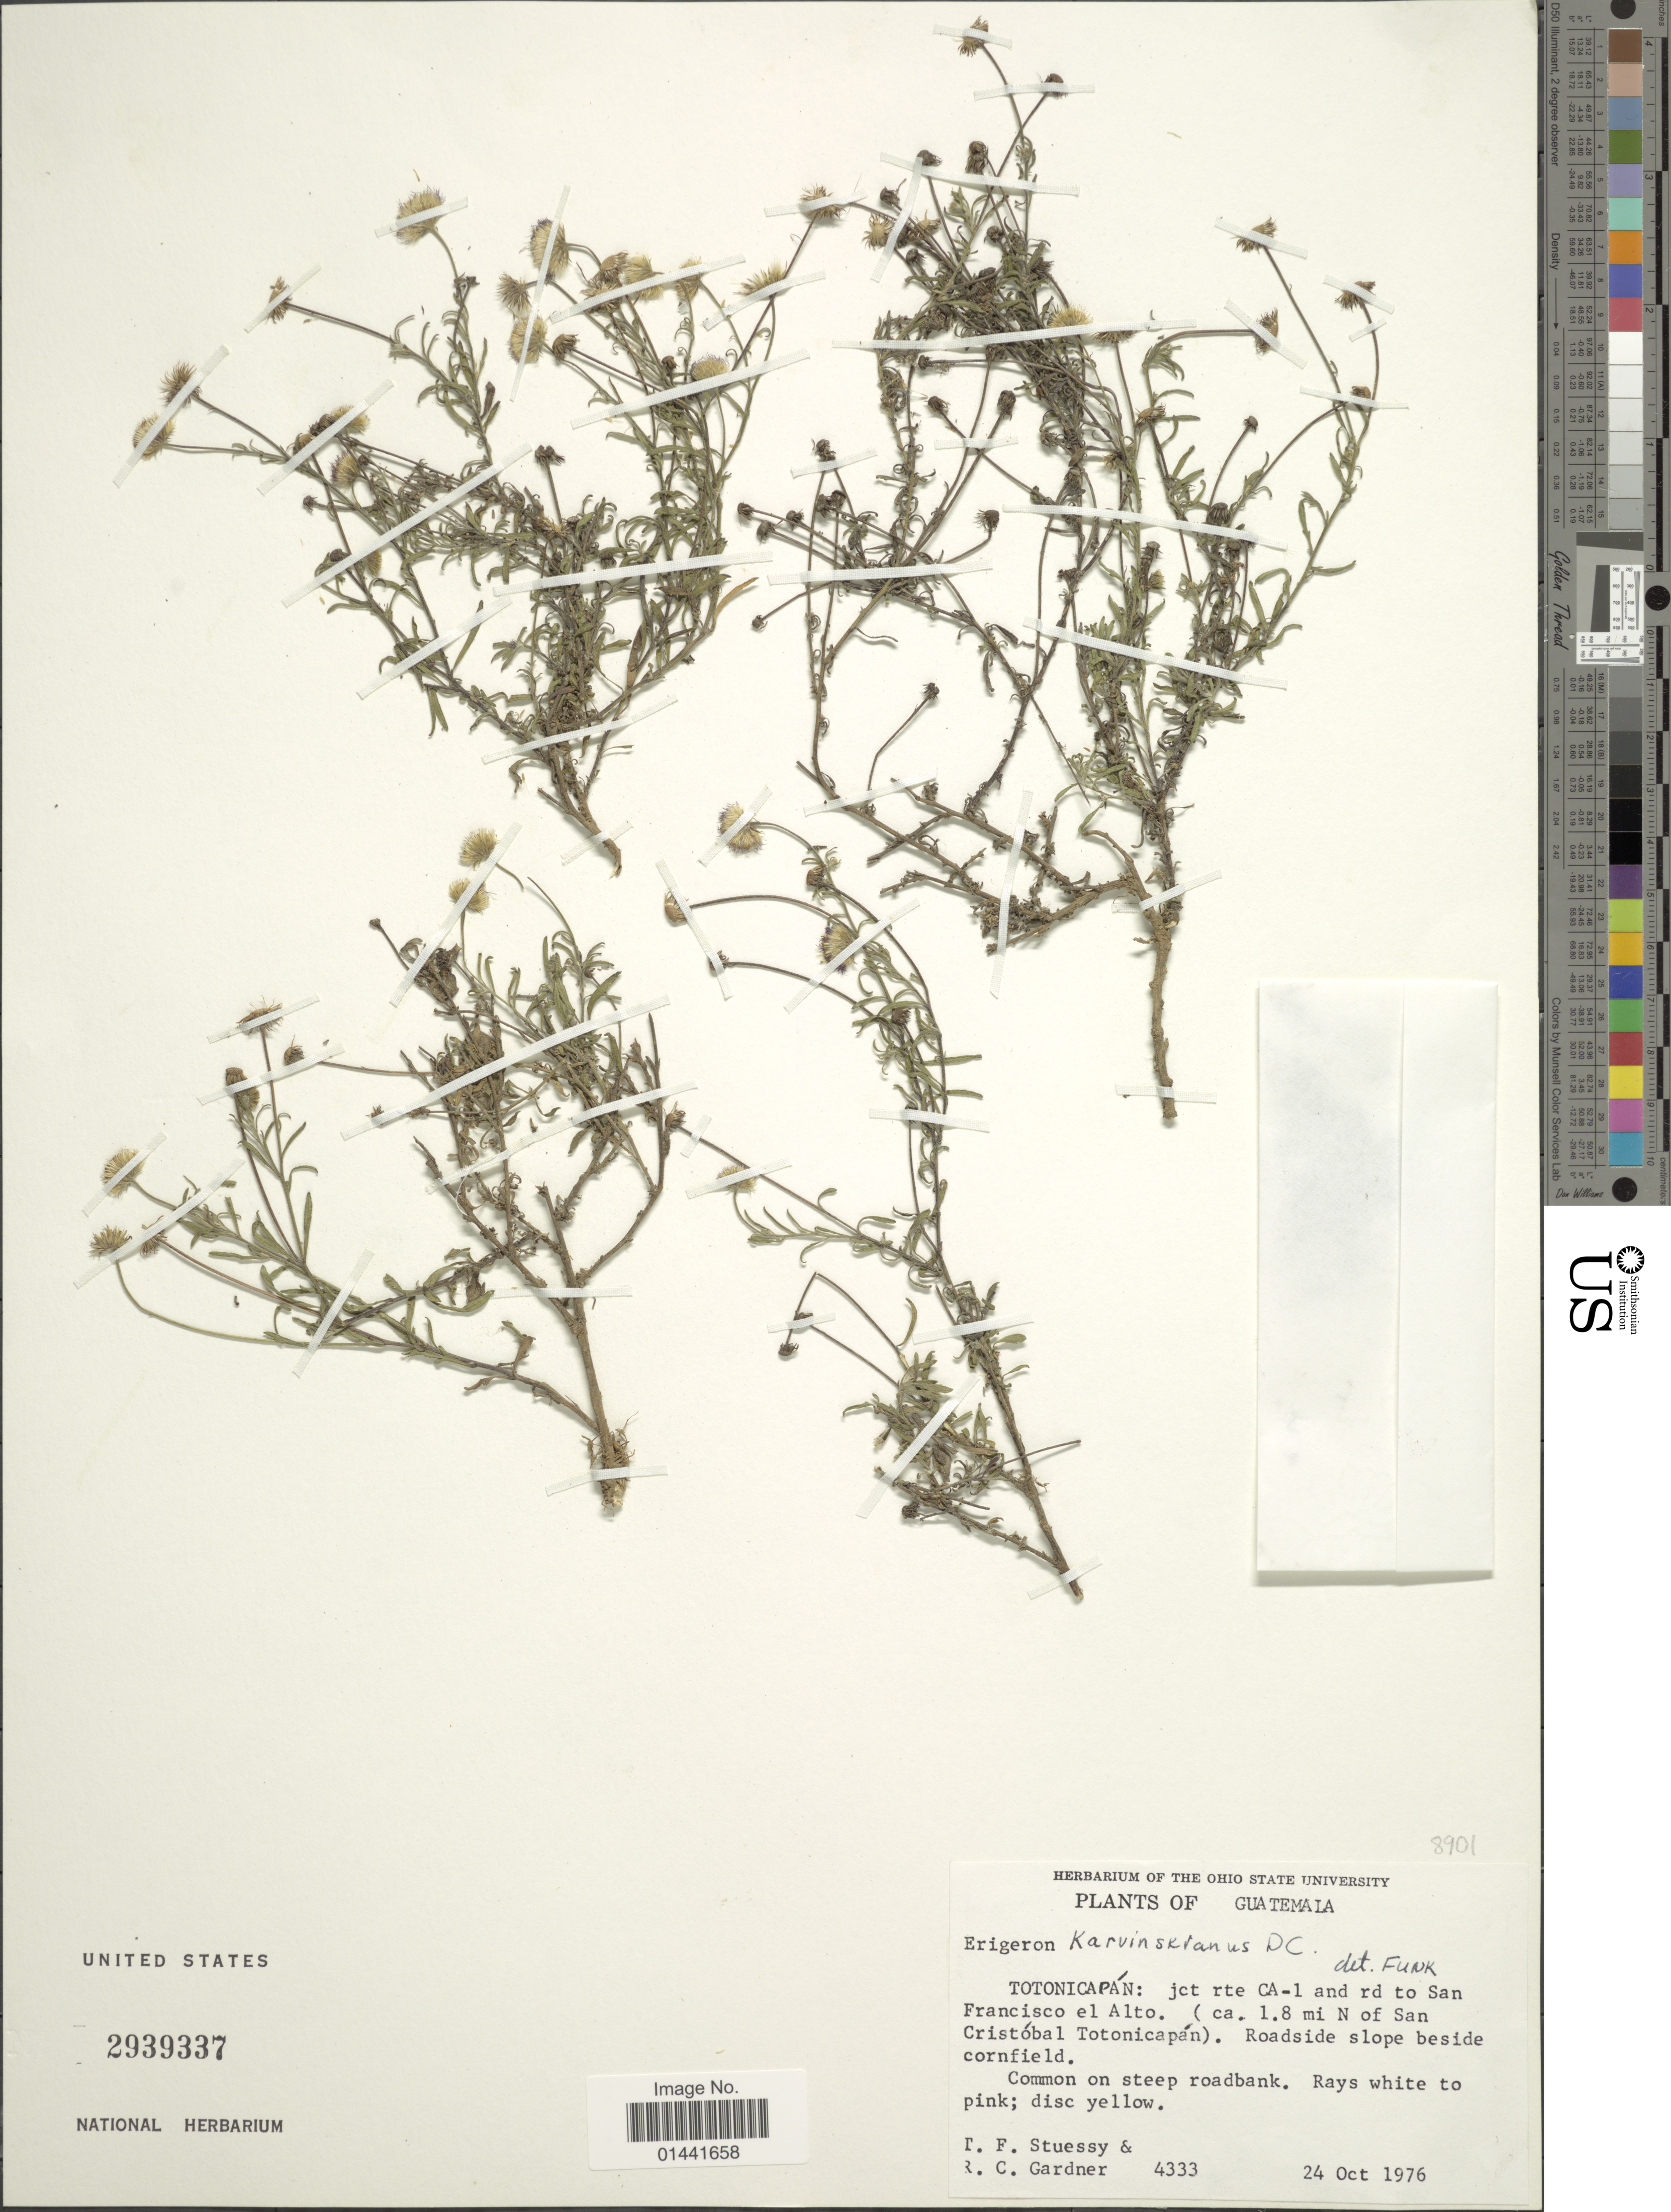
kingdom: Plantae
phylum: Tracheophyta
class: Magnoliopsida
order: Asterales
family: Asteraceae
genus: Erigeron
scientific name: Erigeron karvinskianus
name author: DC.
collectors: T. Stuessy & R. C. Gardner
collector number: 4333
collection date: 1976-10-24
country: Guatemala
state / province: Totonicapan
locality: Jct rte CA-1 and rd to San Cristóbal Totonicapán), roadside slope beside cornfield, common on steep roadbank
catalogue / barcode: US 2939337